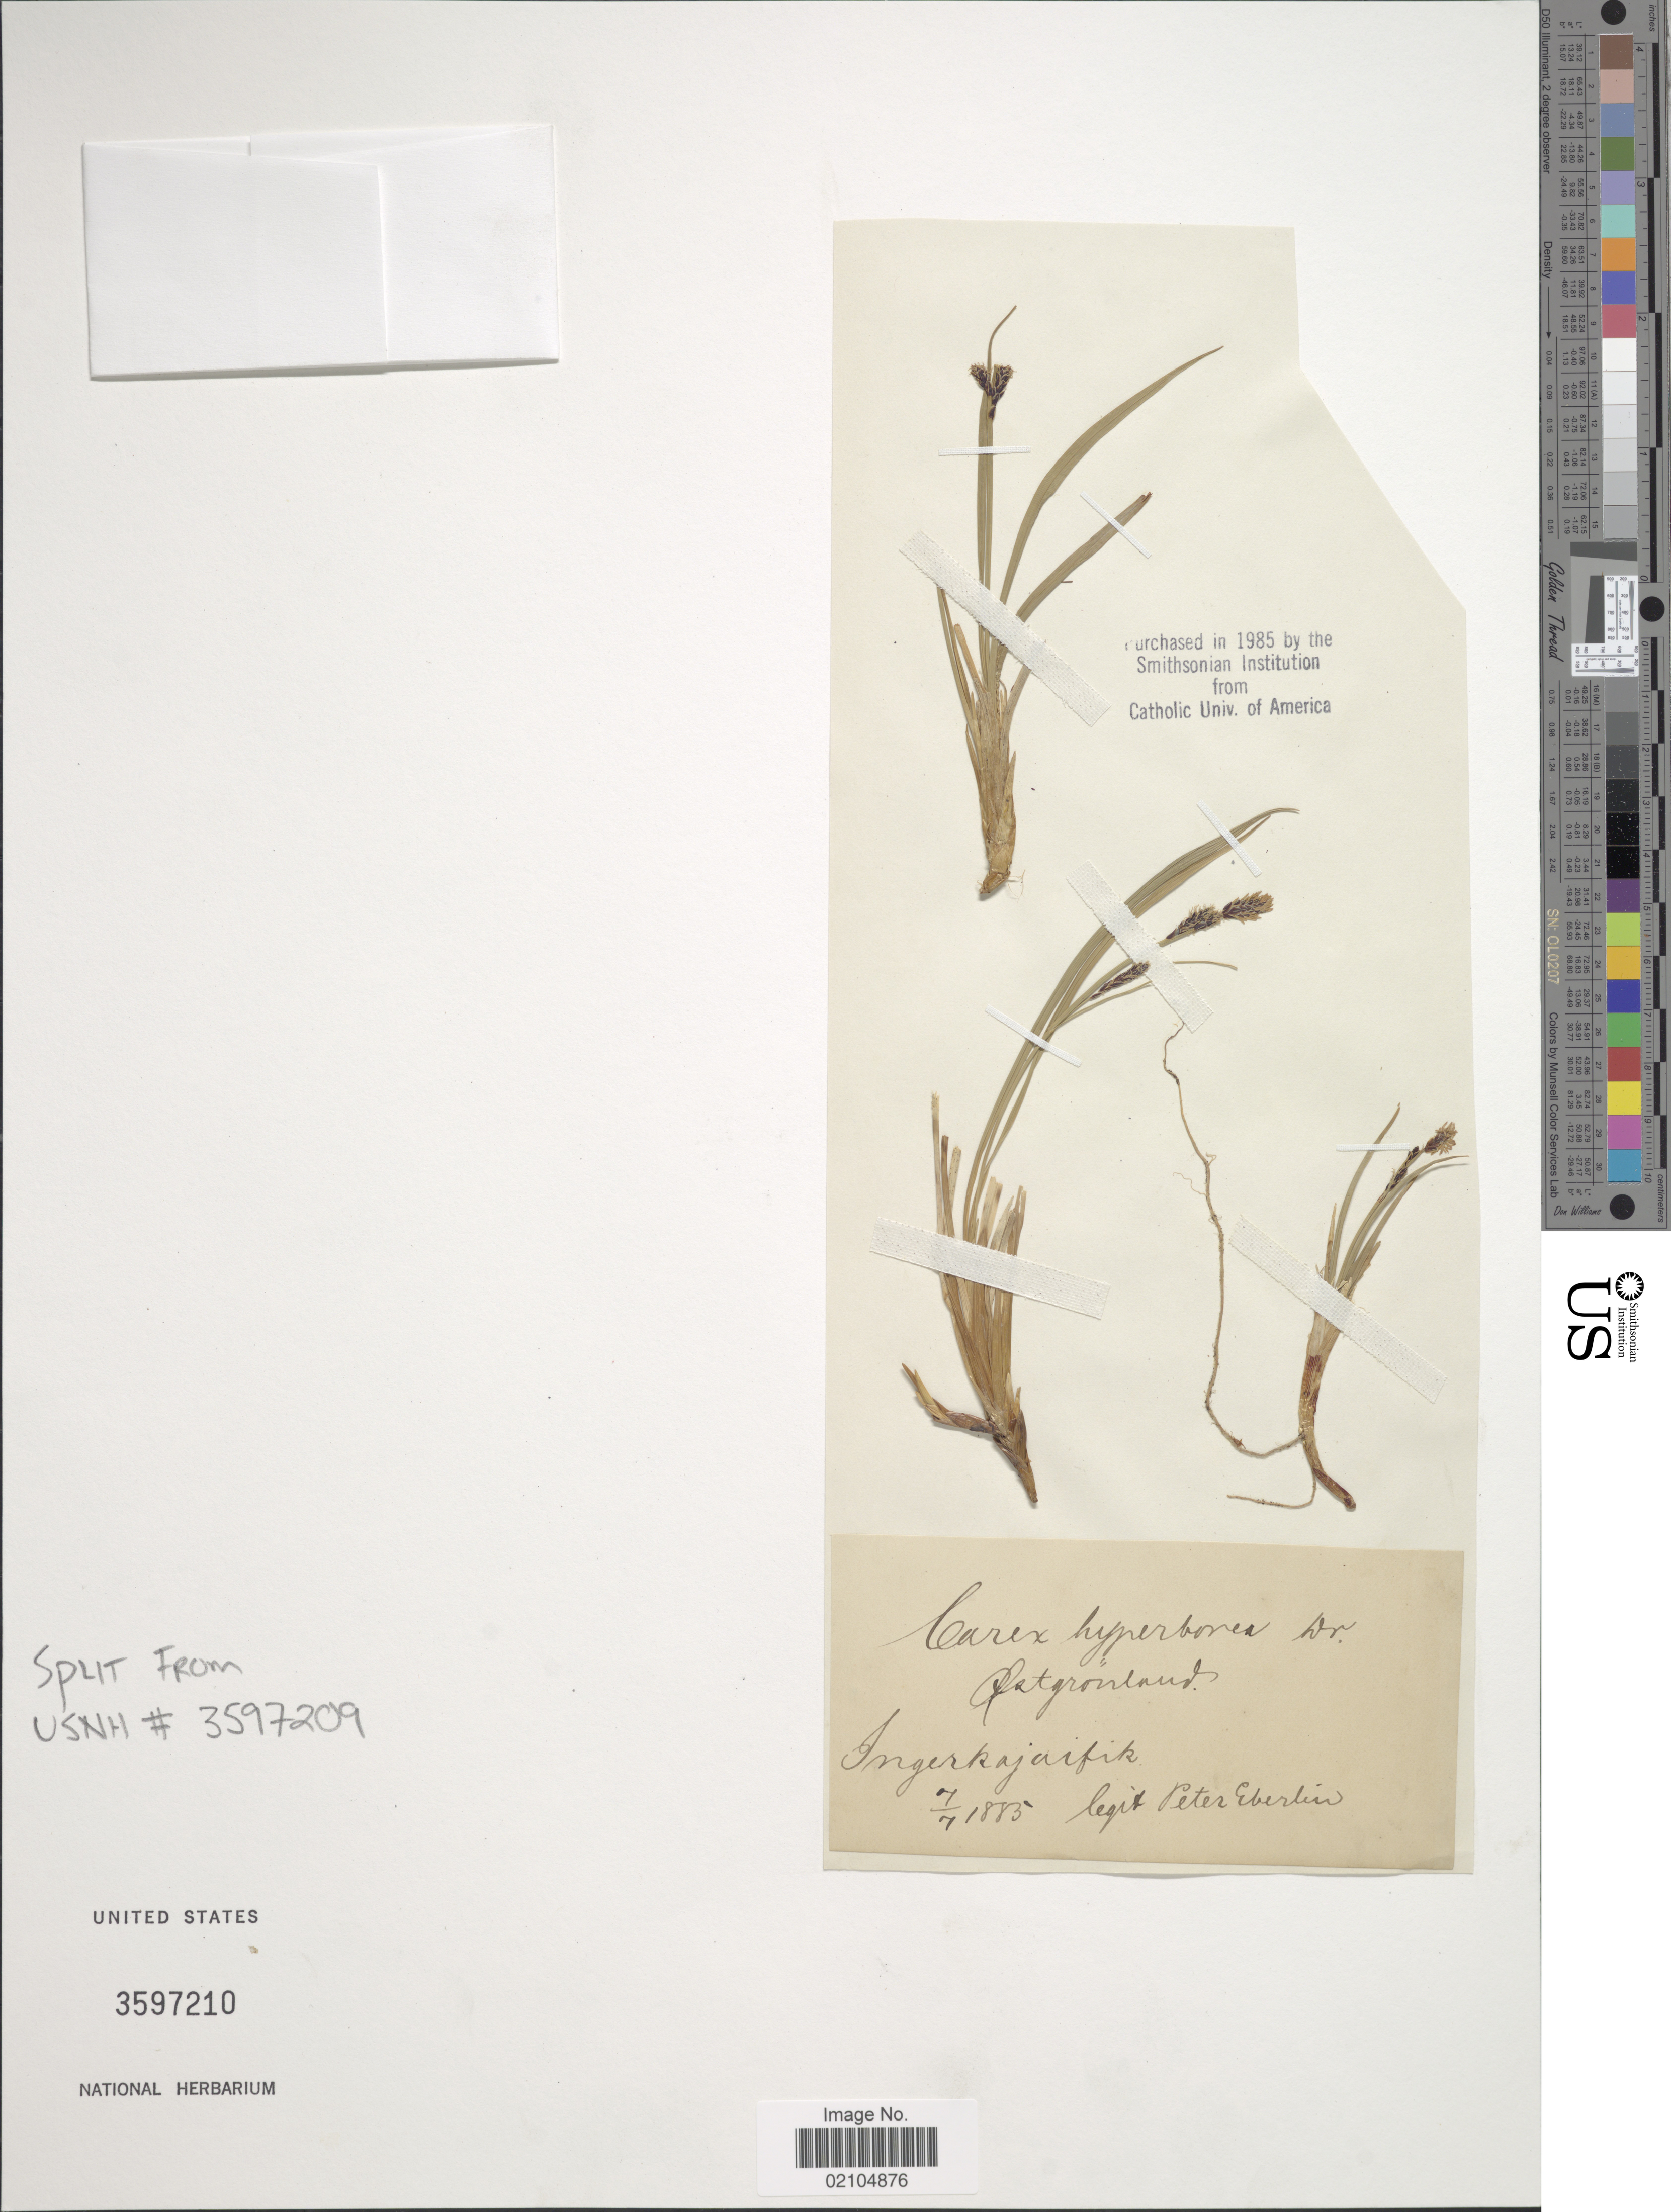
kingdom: Plantae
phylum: Tracheophyta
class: Liliopsida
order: Poales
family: Cyperaceae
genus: Carex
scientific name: Carex bigelowii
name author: Torr. ex Schwein.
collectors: P. Eberlin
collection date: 1885-07-07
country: Greenland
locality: Ostergrondlands, Ingerkajarfik.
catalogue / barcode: US 3597210